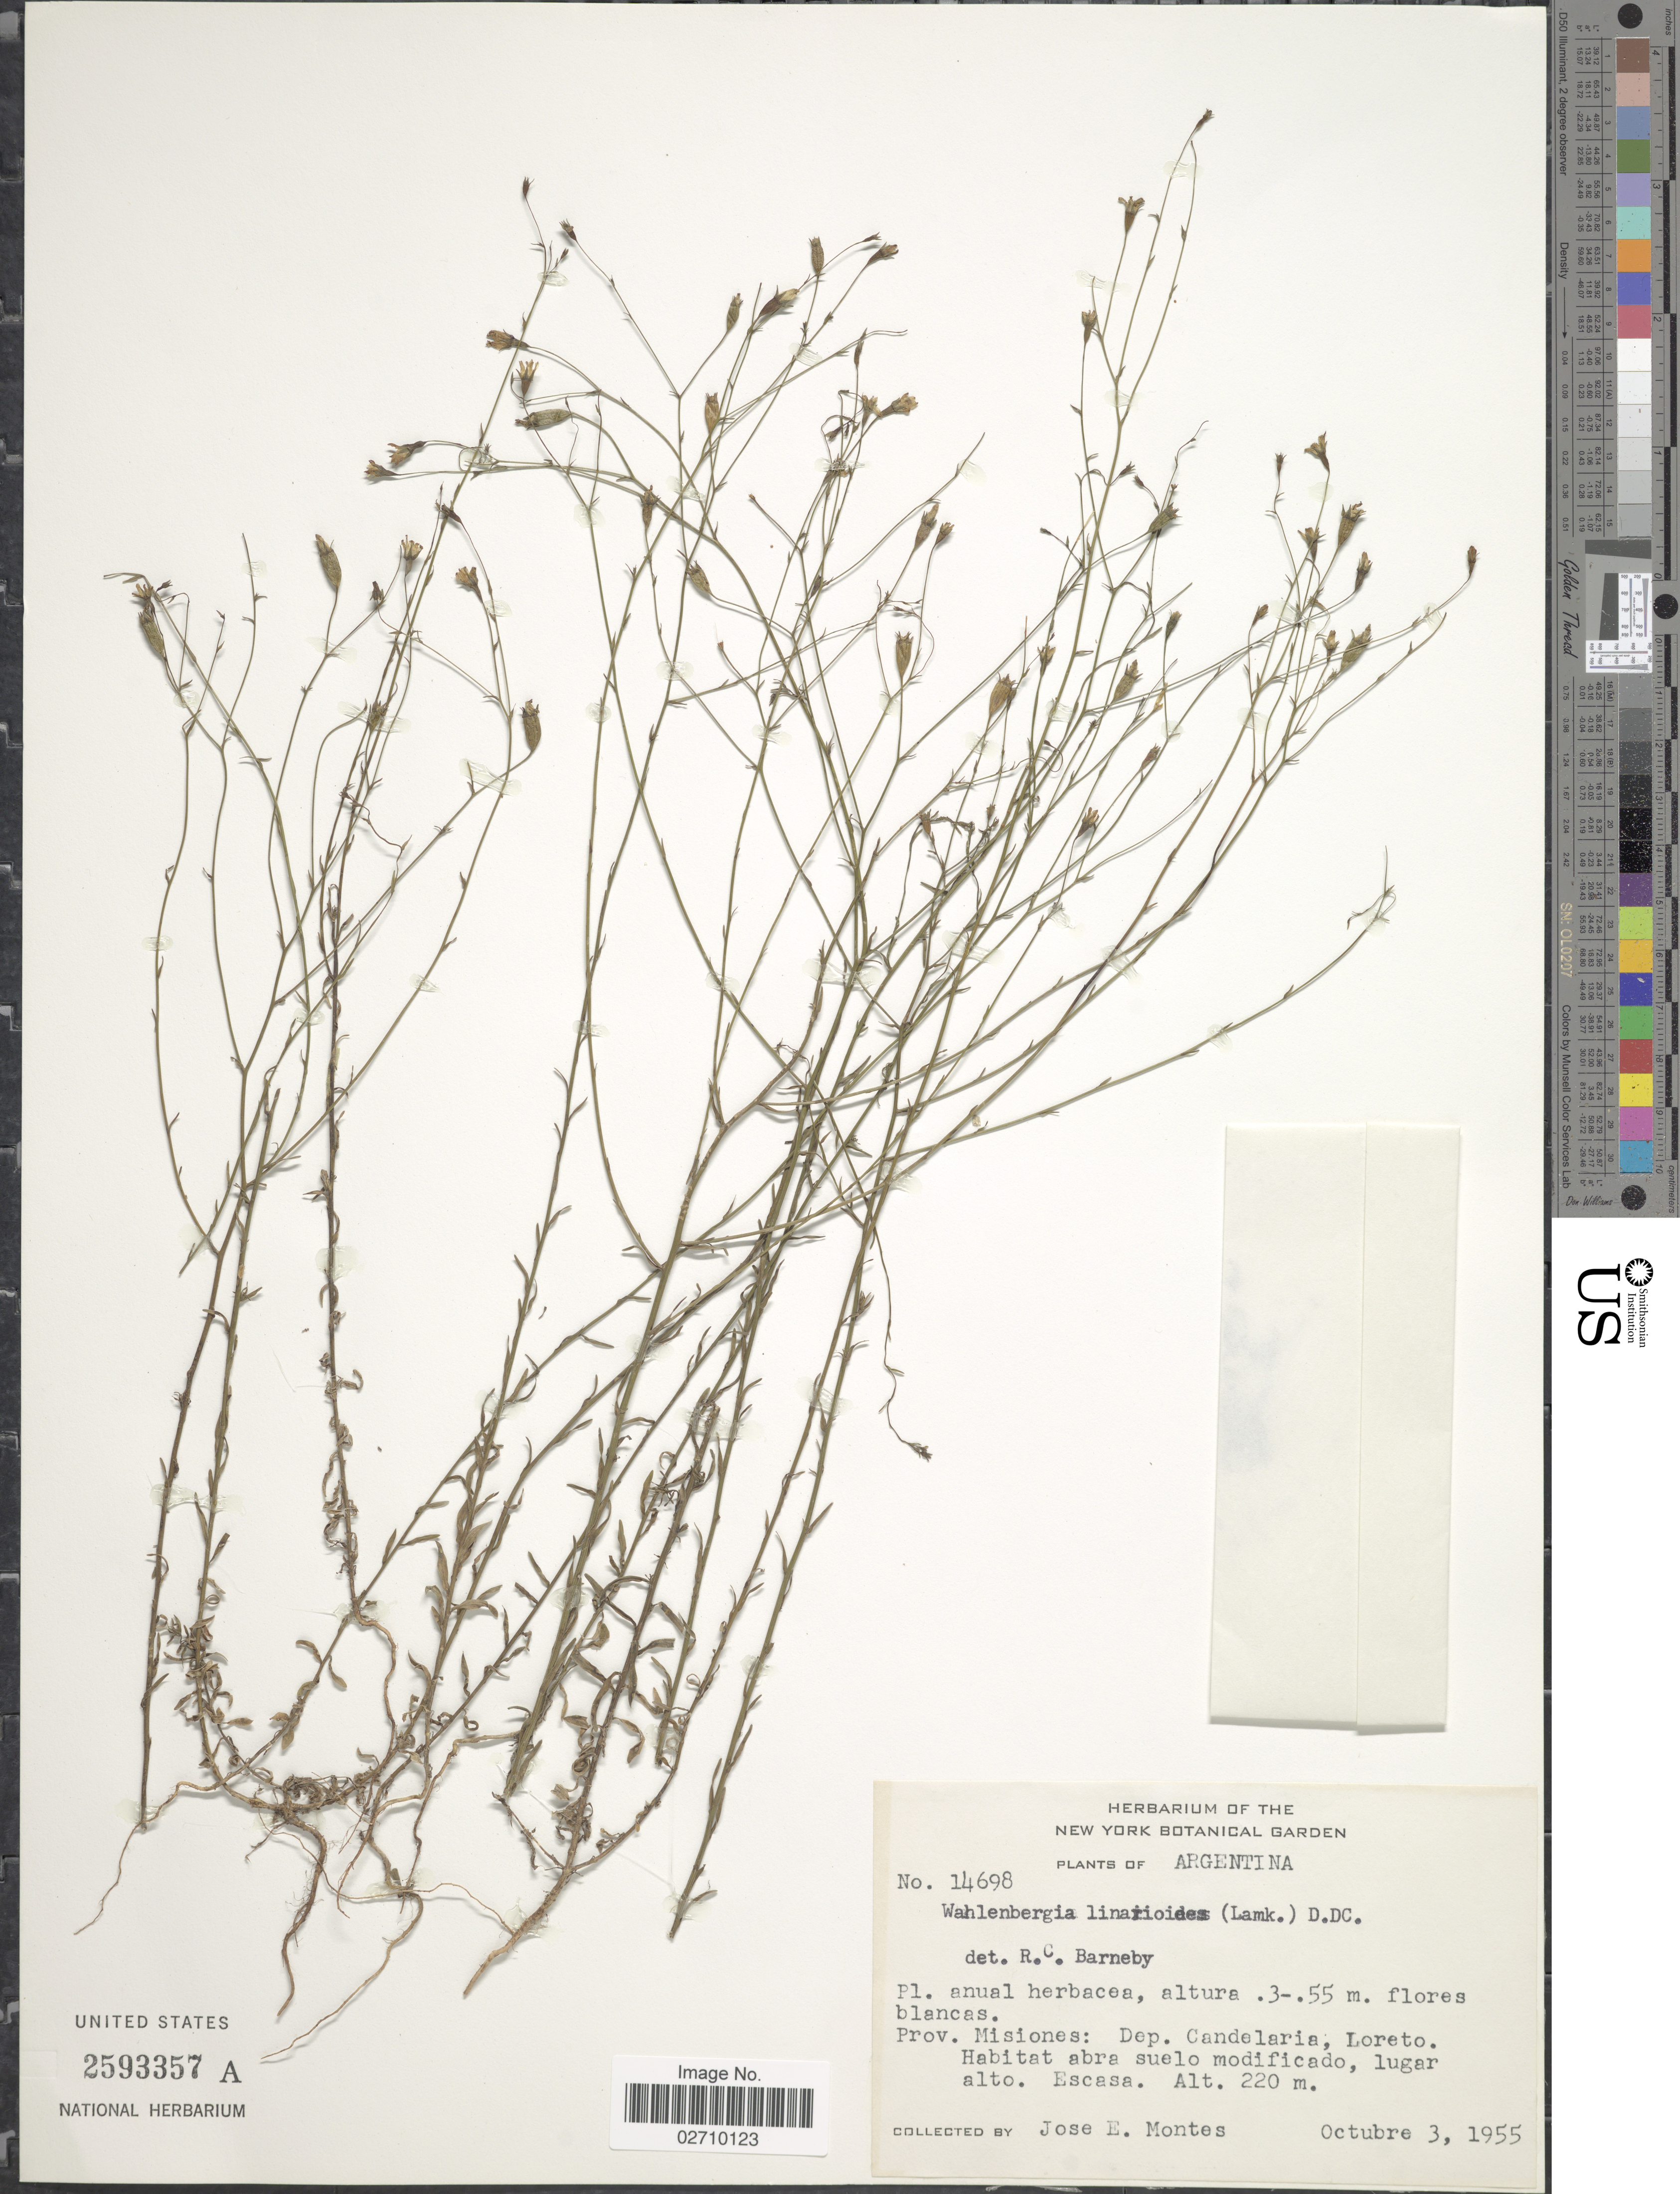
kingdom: Plantae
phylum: Tracheophyta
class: Magnoliopsida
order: Asterales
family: Campanulaceae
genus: Wahlenbergia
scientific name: Wahlenbergia linarioides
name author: (Lam.) A. DC.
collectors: J. E. Montes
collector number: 14698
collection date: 1955-10-03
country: Argentina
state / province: Misiones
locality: Dep. Candelaria, Loreto.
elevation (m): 220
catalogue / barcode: US 2593357A